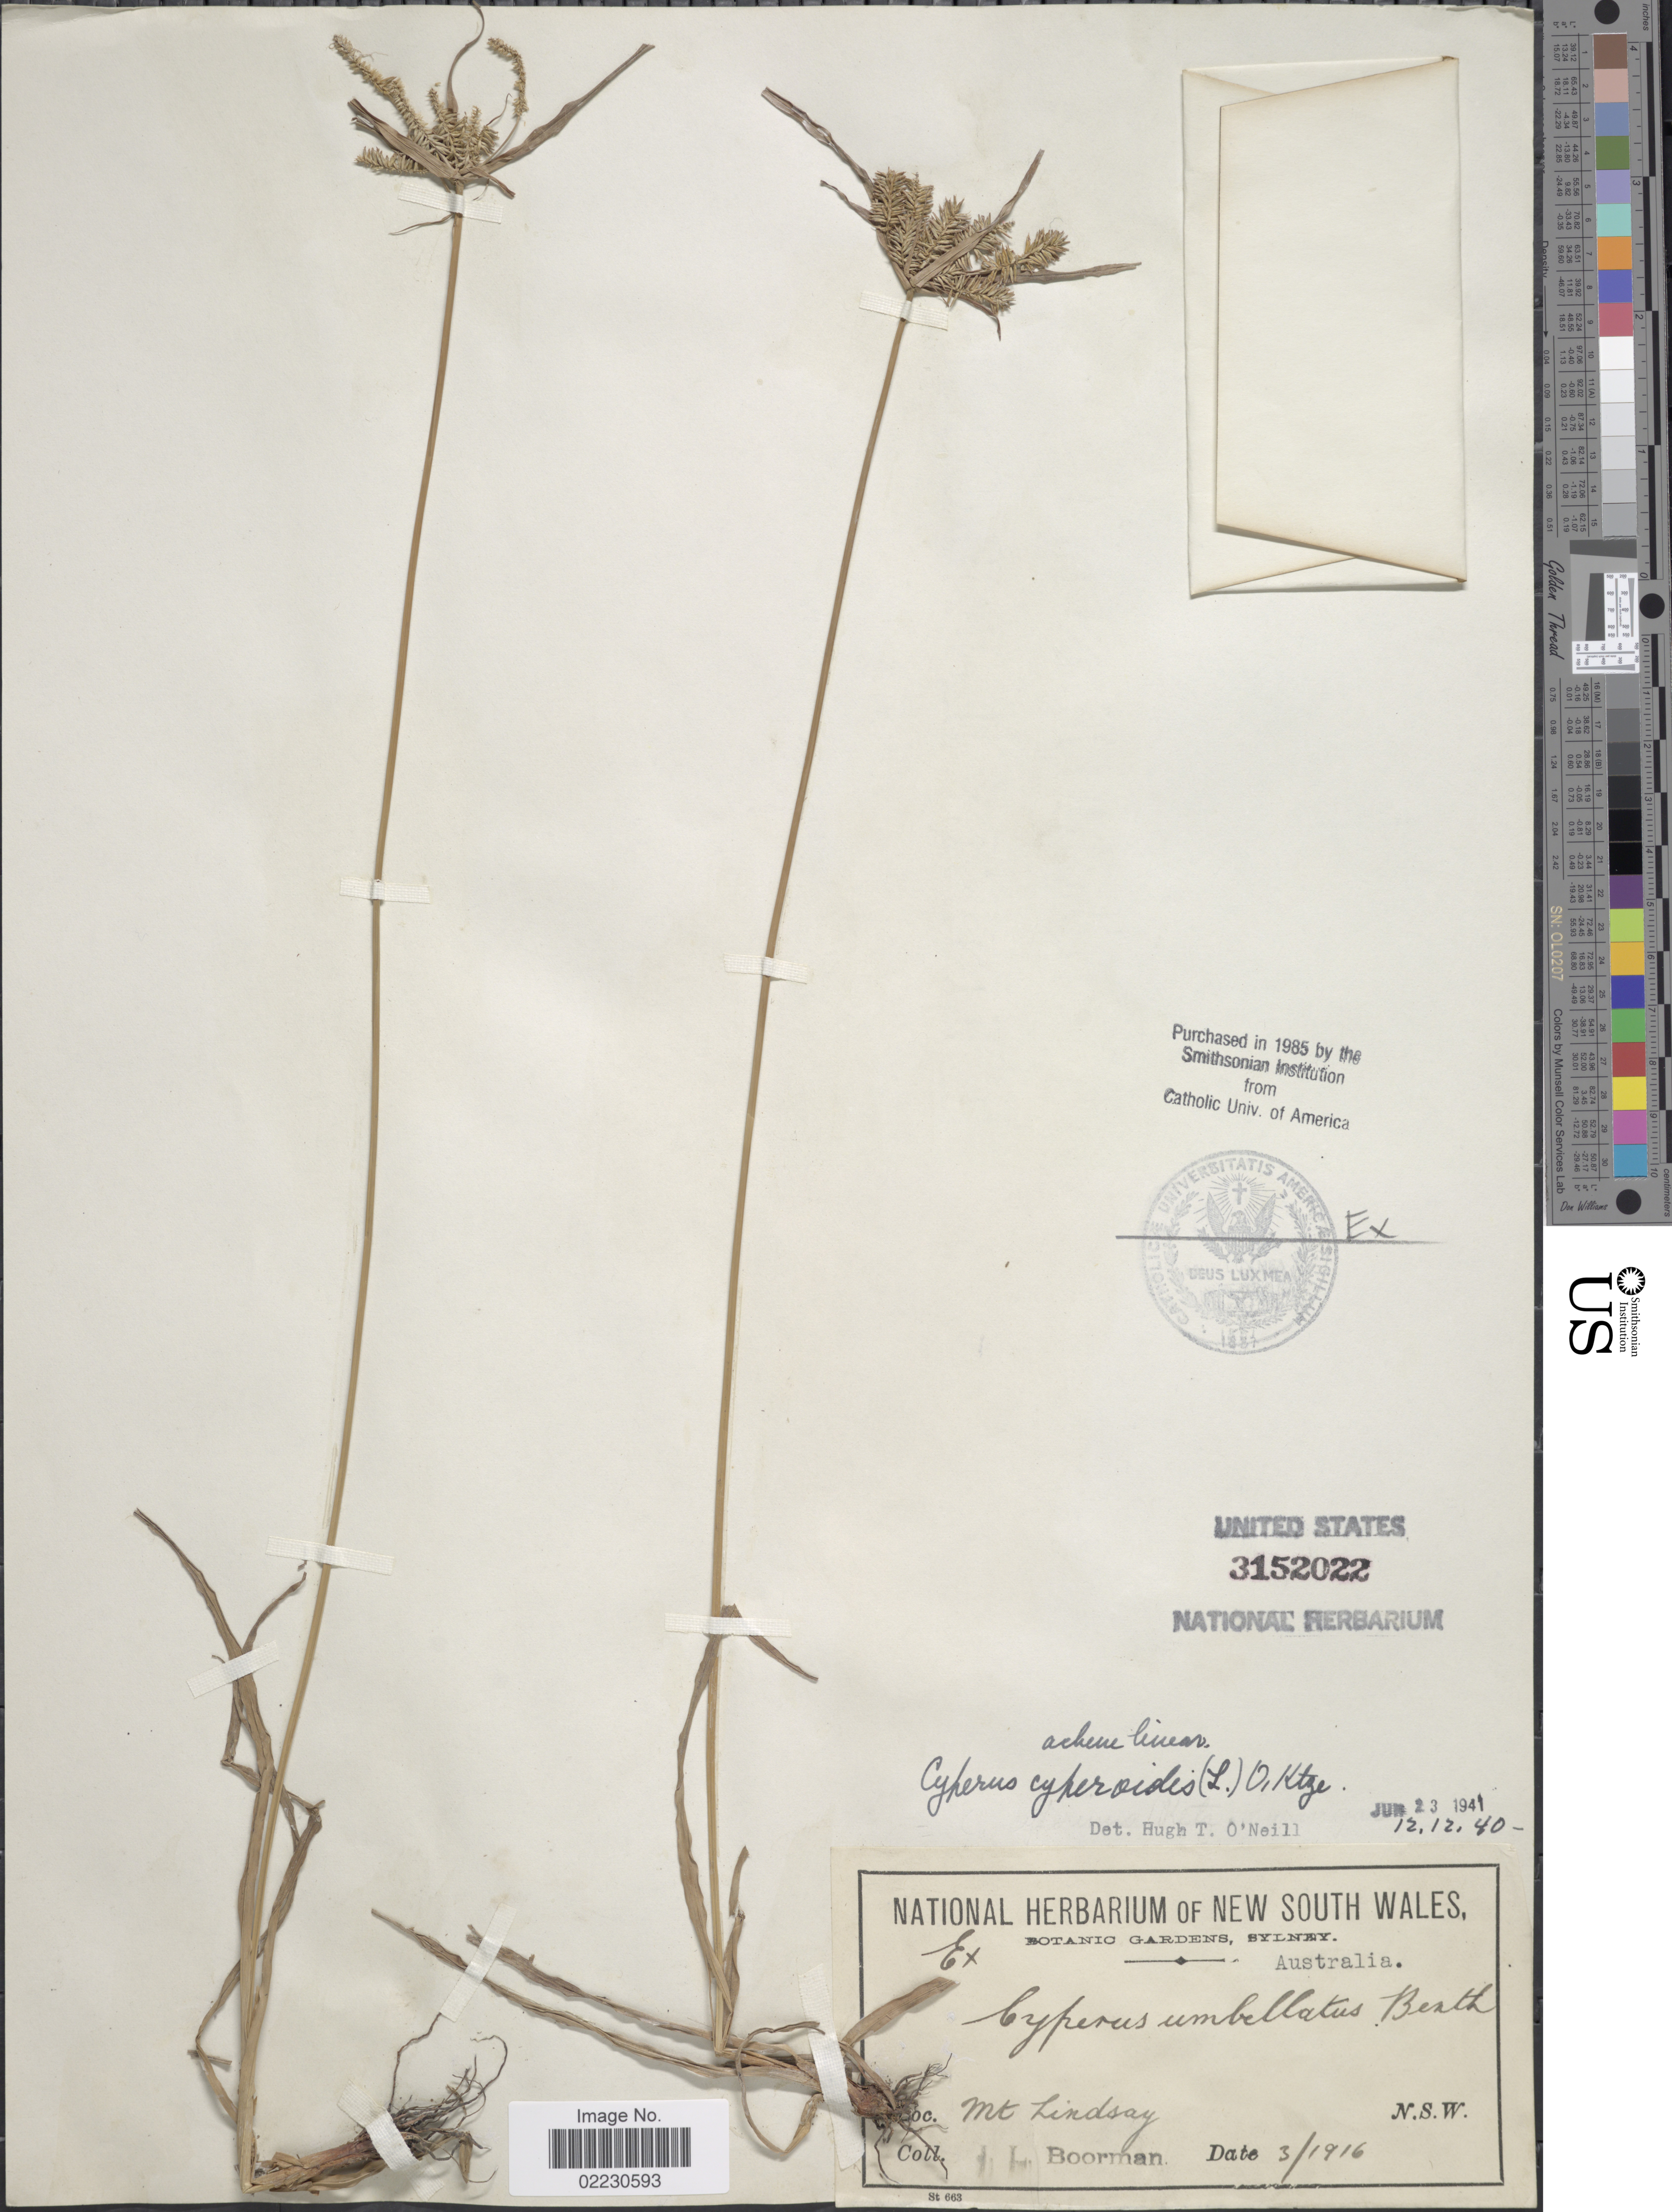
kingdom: Plantae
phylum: Tracheophyta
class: Liliopsida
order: Poales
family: Cyperaceae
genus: Cyperus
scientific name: Cyperus cyperoides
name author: (L.) Kuntze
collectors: J. Boorman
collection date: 1916-03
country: Australia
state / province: New South Wales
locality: Mt. Lindsay. N.S.W.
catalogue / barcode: US 3152022